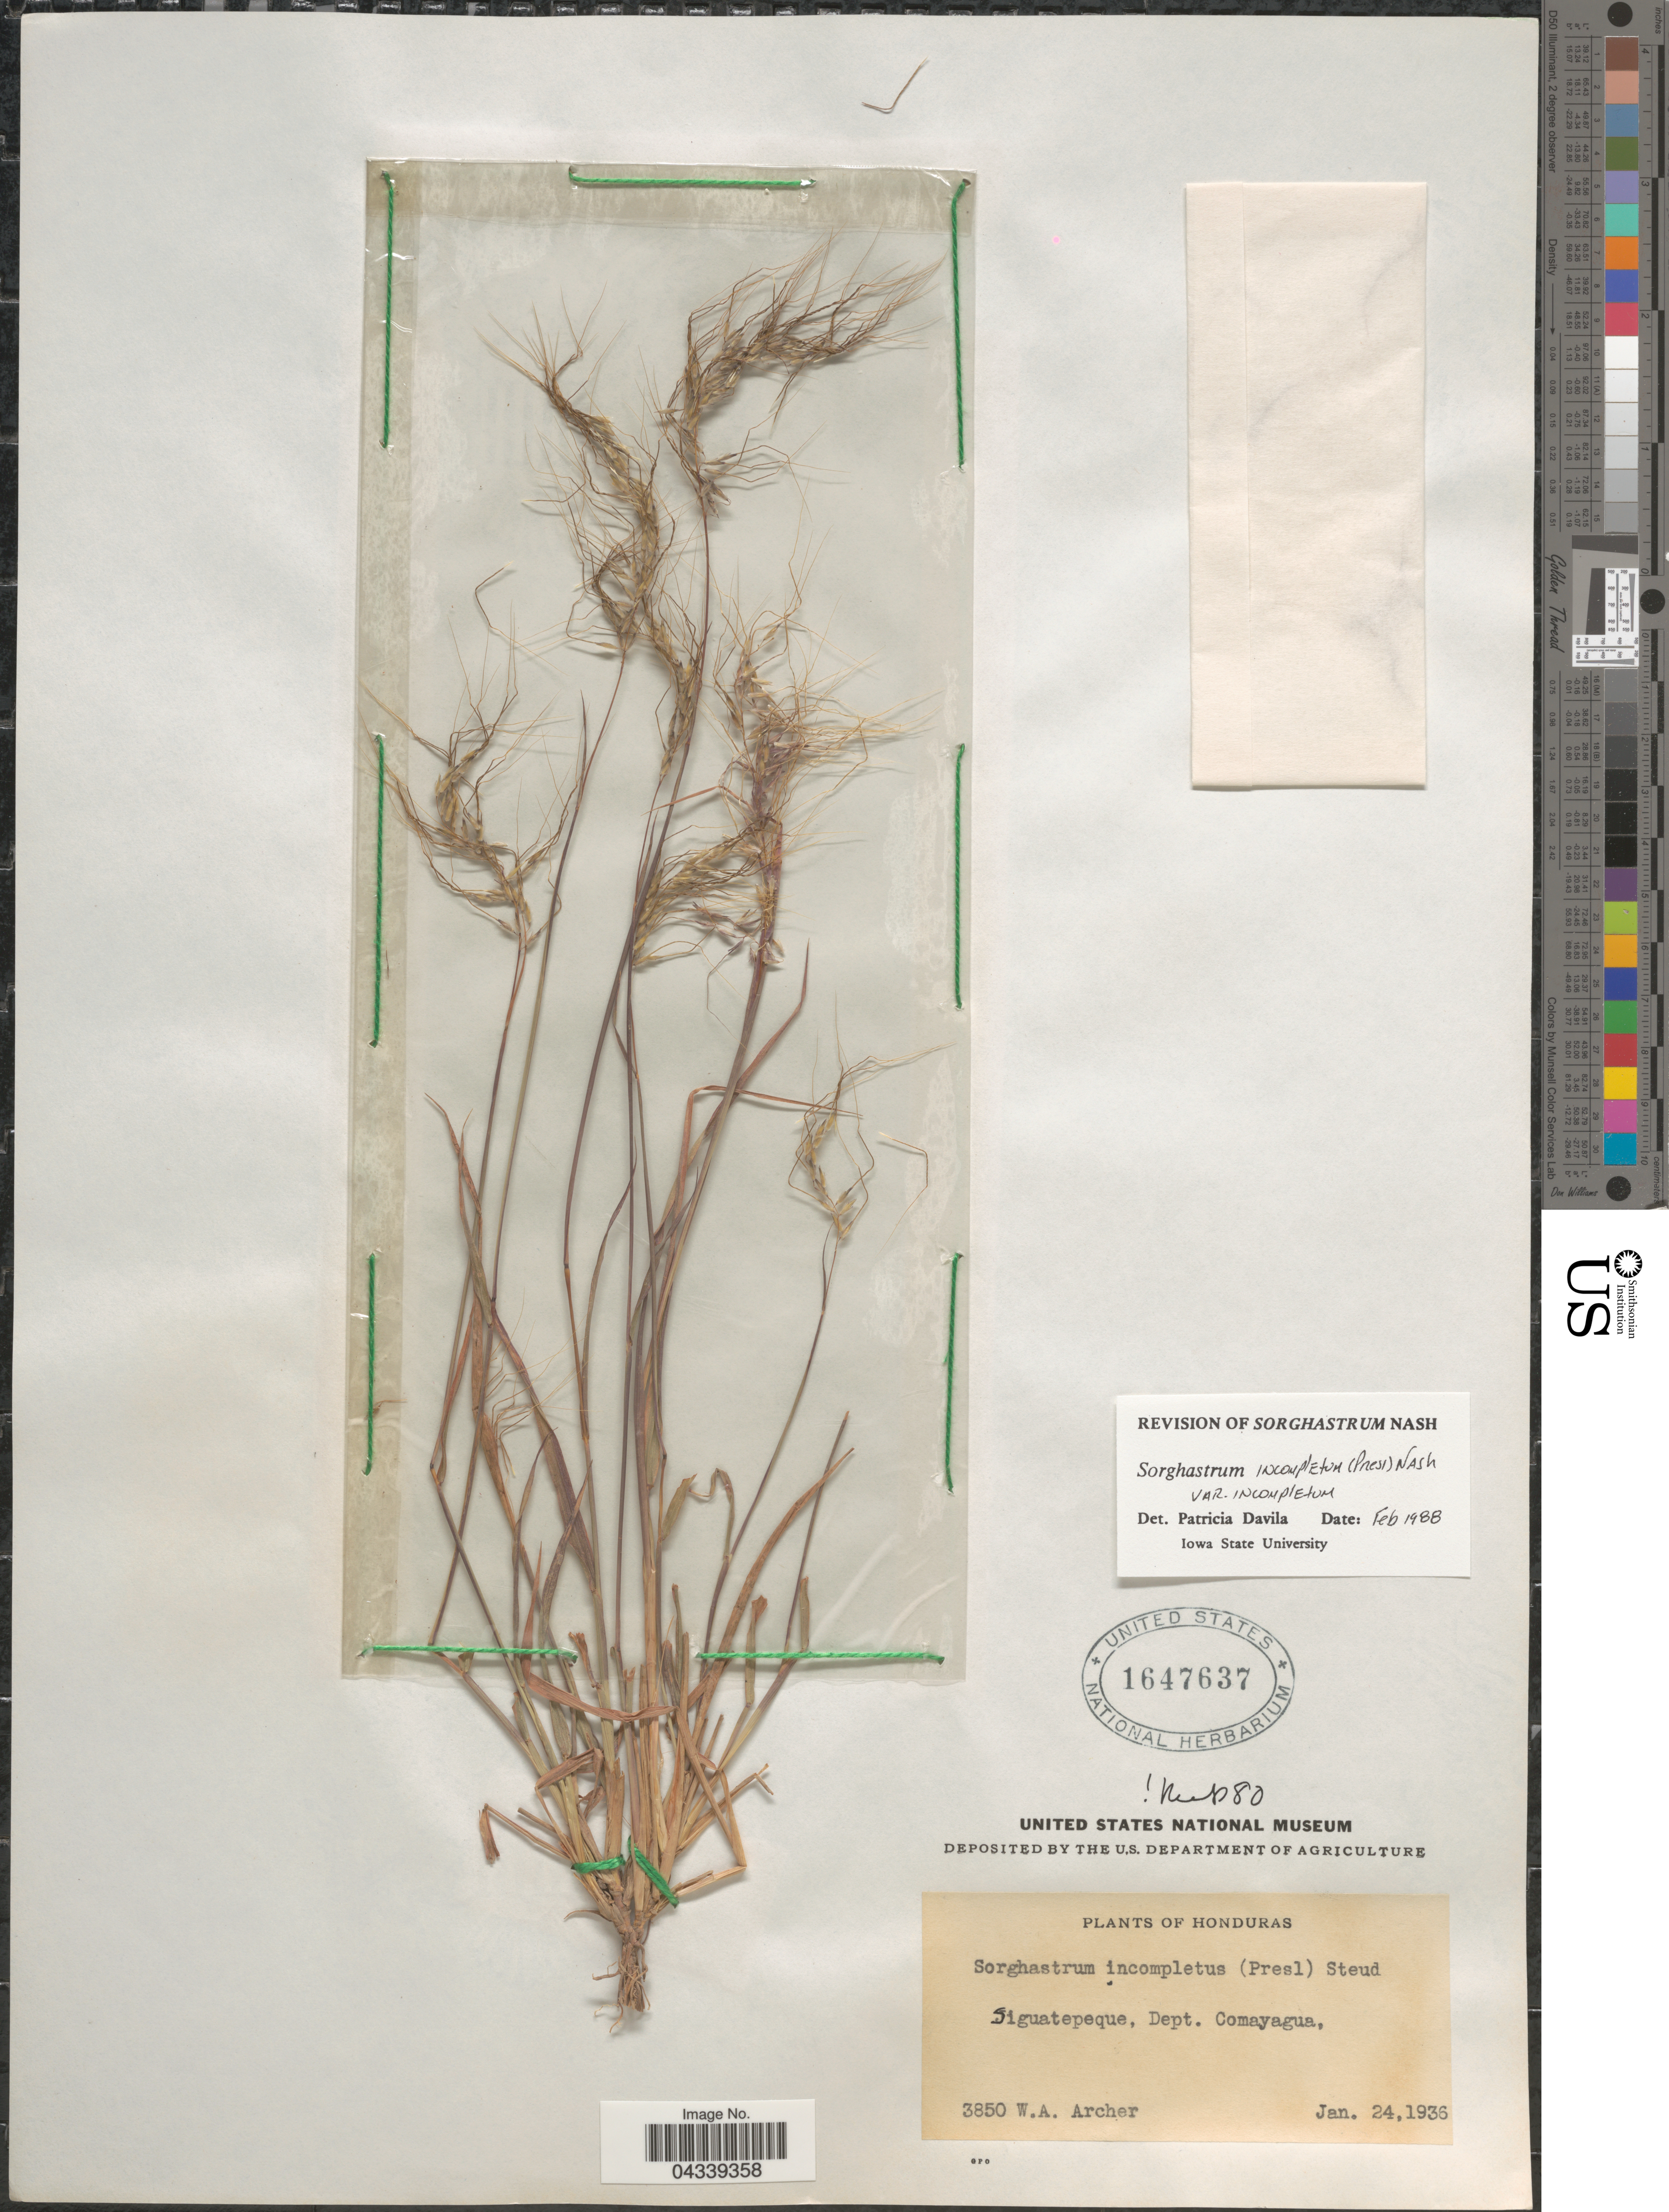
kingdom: Plantae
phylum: Tracheophyta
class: Liliopsida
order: Poales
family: Poaceae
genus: Sorghastrum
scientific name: Sorghastrum incompletum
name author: (J. Presl) Nash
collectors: W. Archer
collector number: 3850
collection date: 1936-01-24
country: Honduras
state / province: Comayagua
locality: Siguatepeque, Dept. Comayagua.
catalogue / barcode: US 1647637